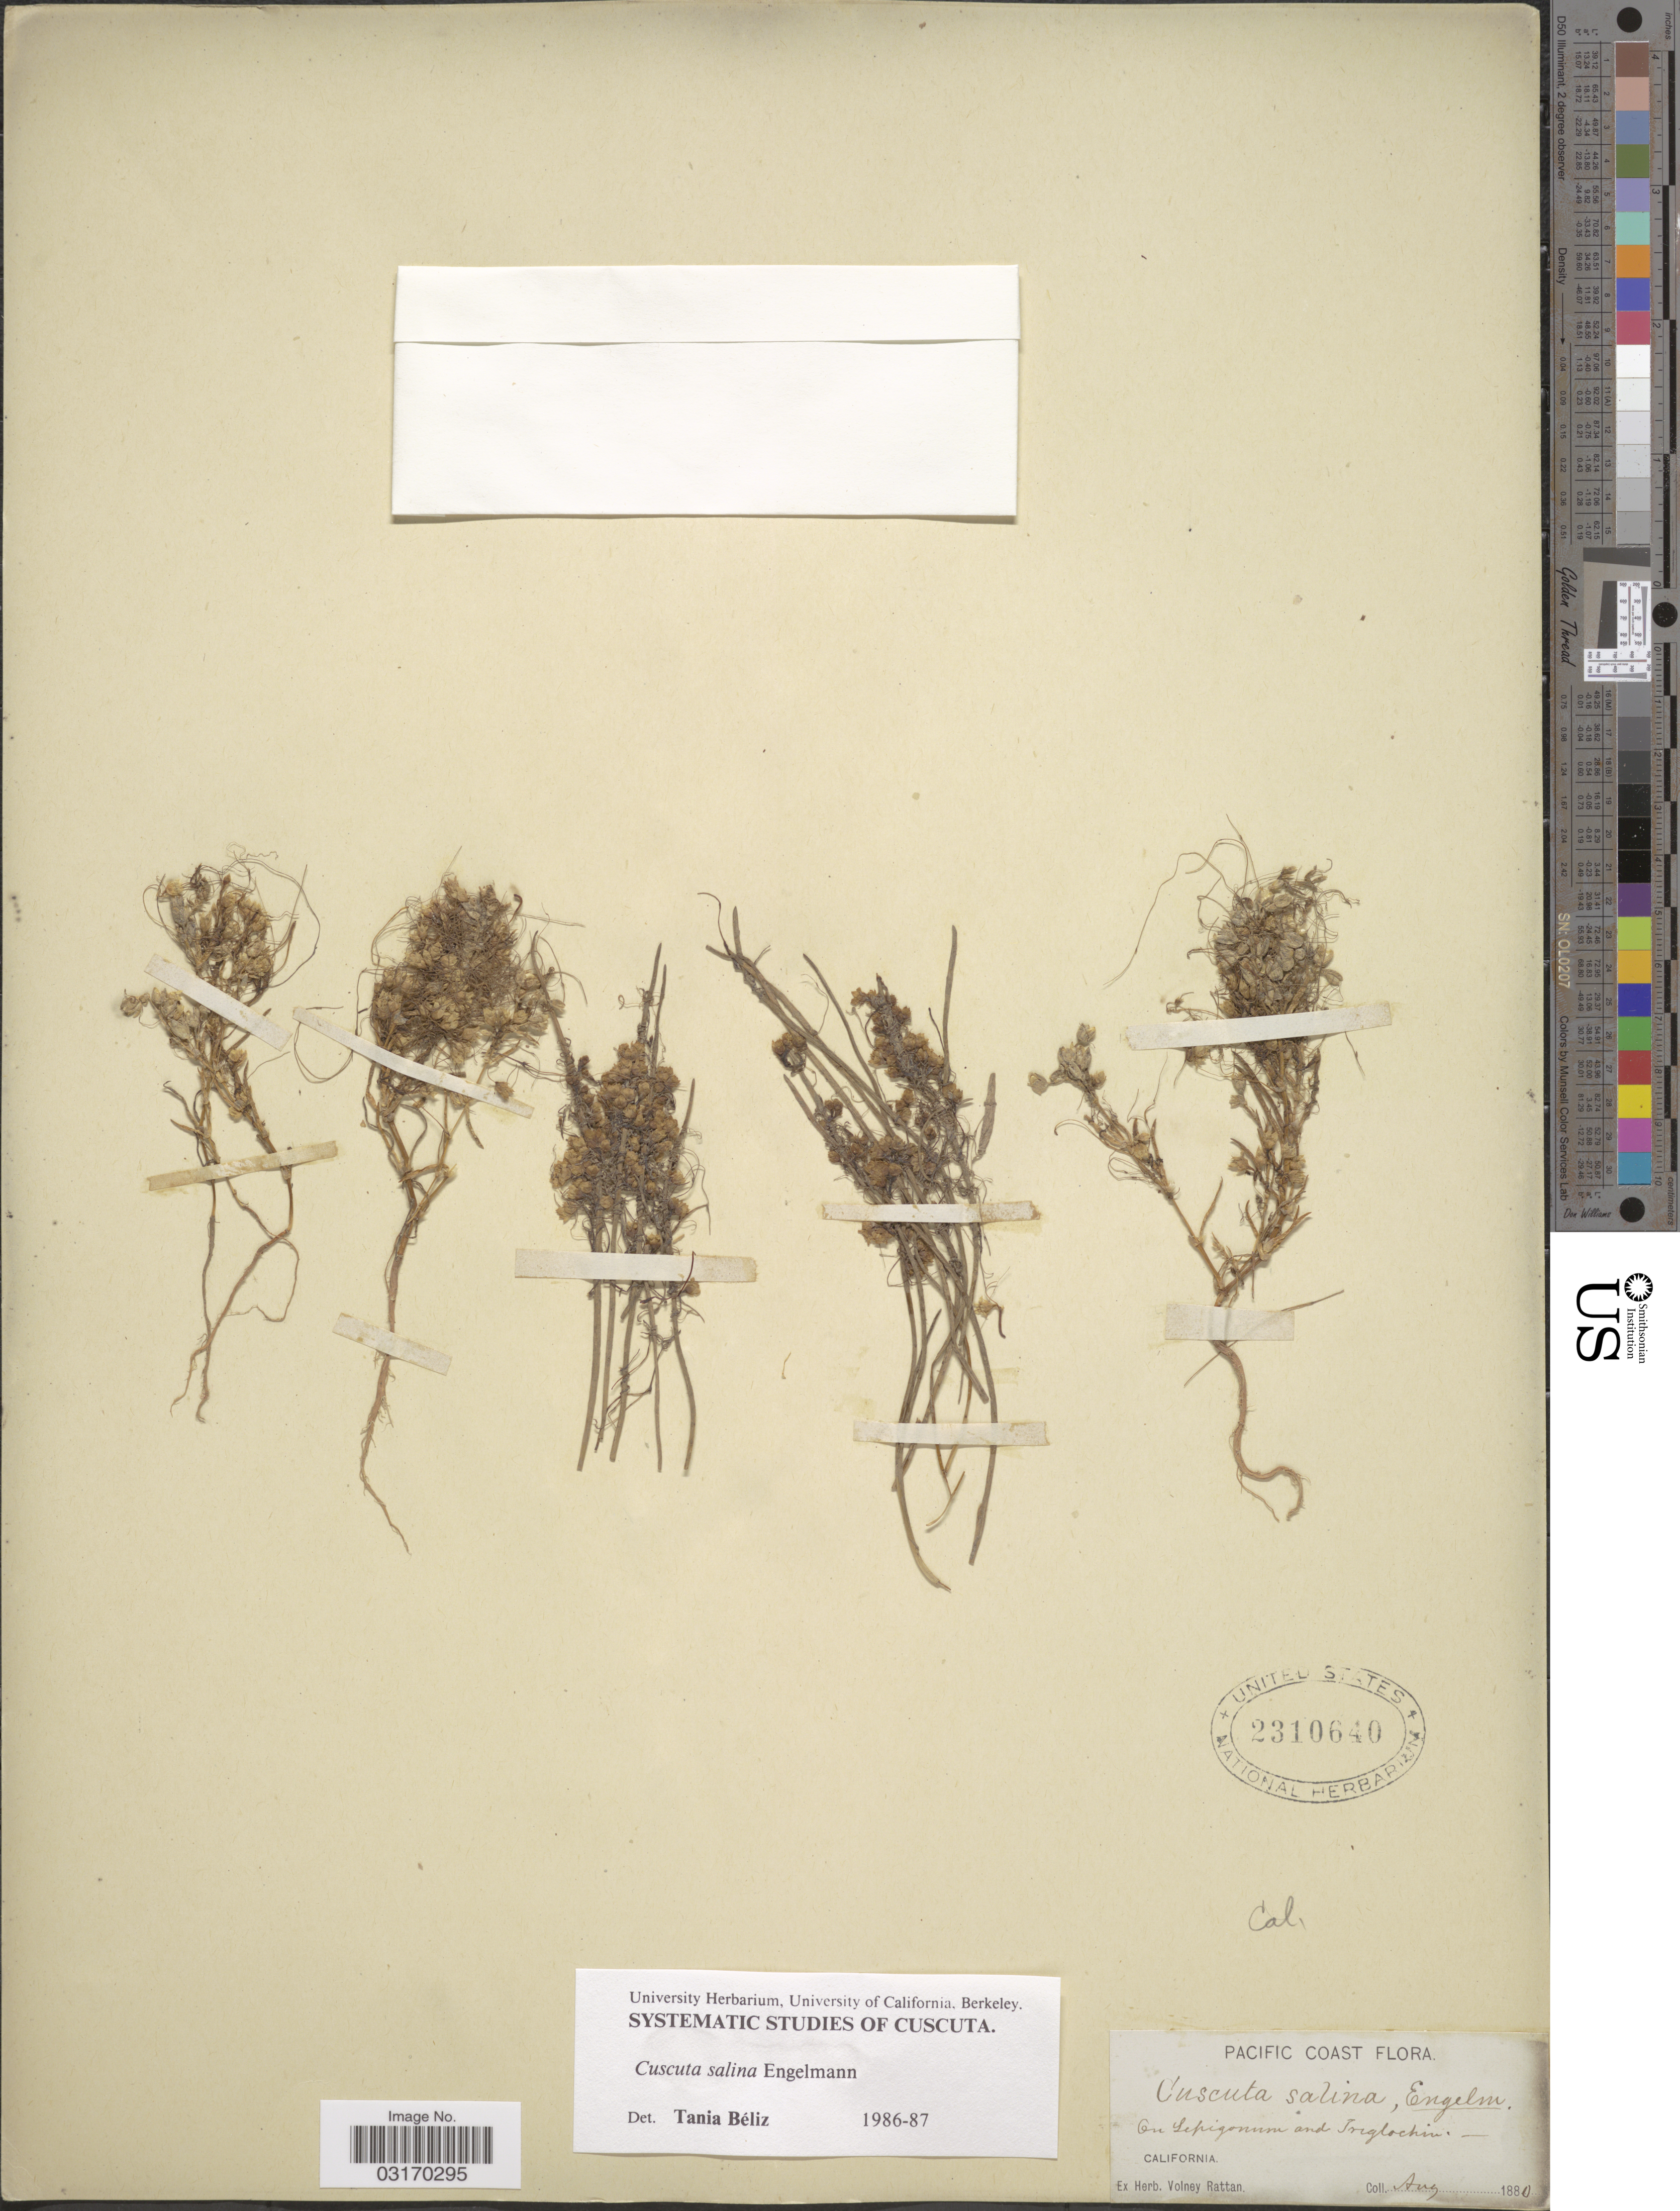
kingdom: Plantae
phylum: Tracheophyta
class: Magnoliopsida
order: Solanales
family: Convolvulaceae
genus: Cuscuta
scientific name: Cuscuta salina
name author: Engelm.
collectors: Ex herb. Volney Rattan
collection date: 1880-08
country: United States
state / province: California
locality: Pacific Coast. On Lepigonum and Triglochin.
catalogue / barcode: US 2310640